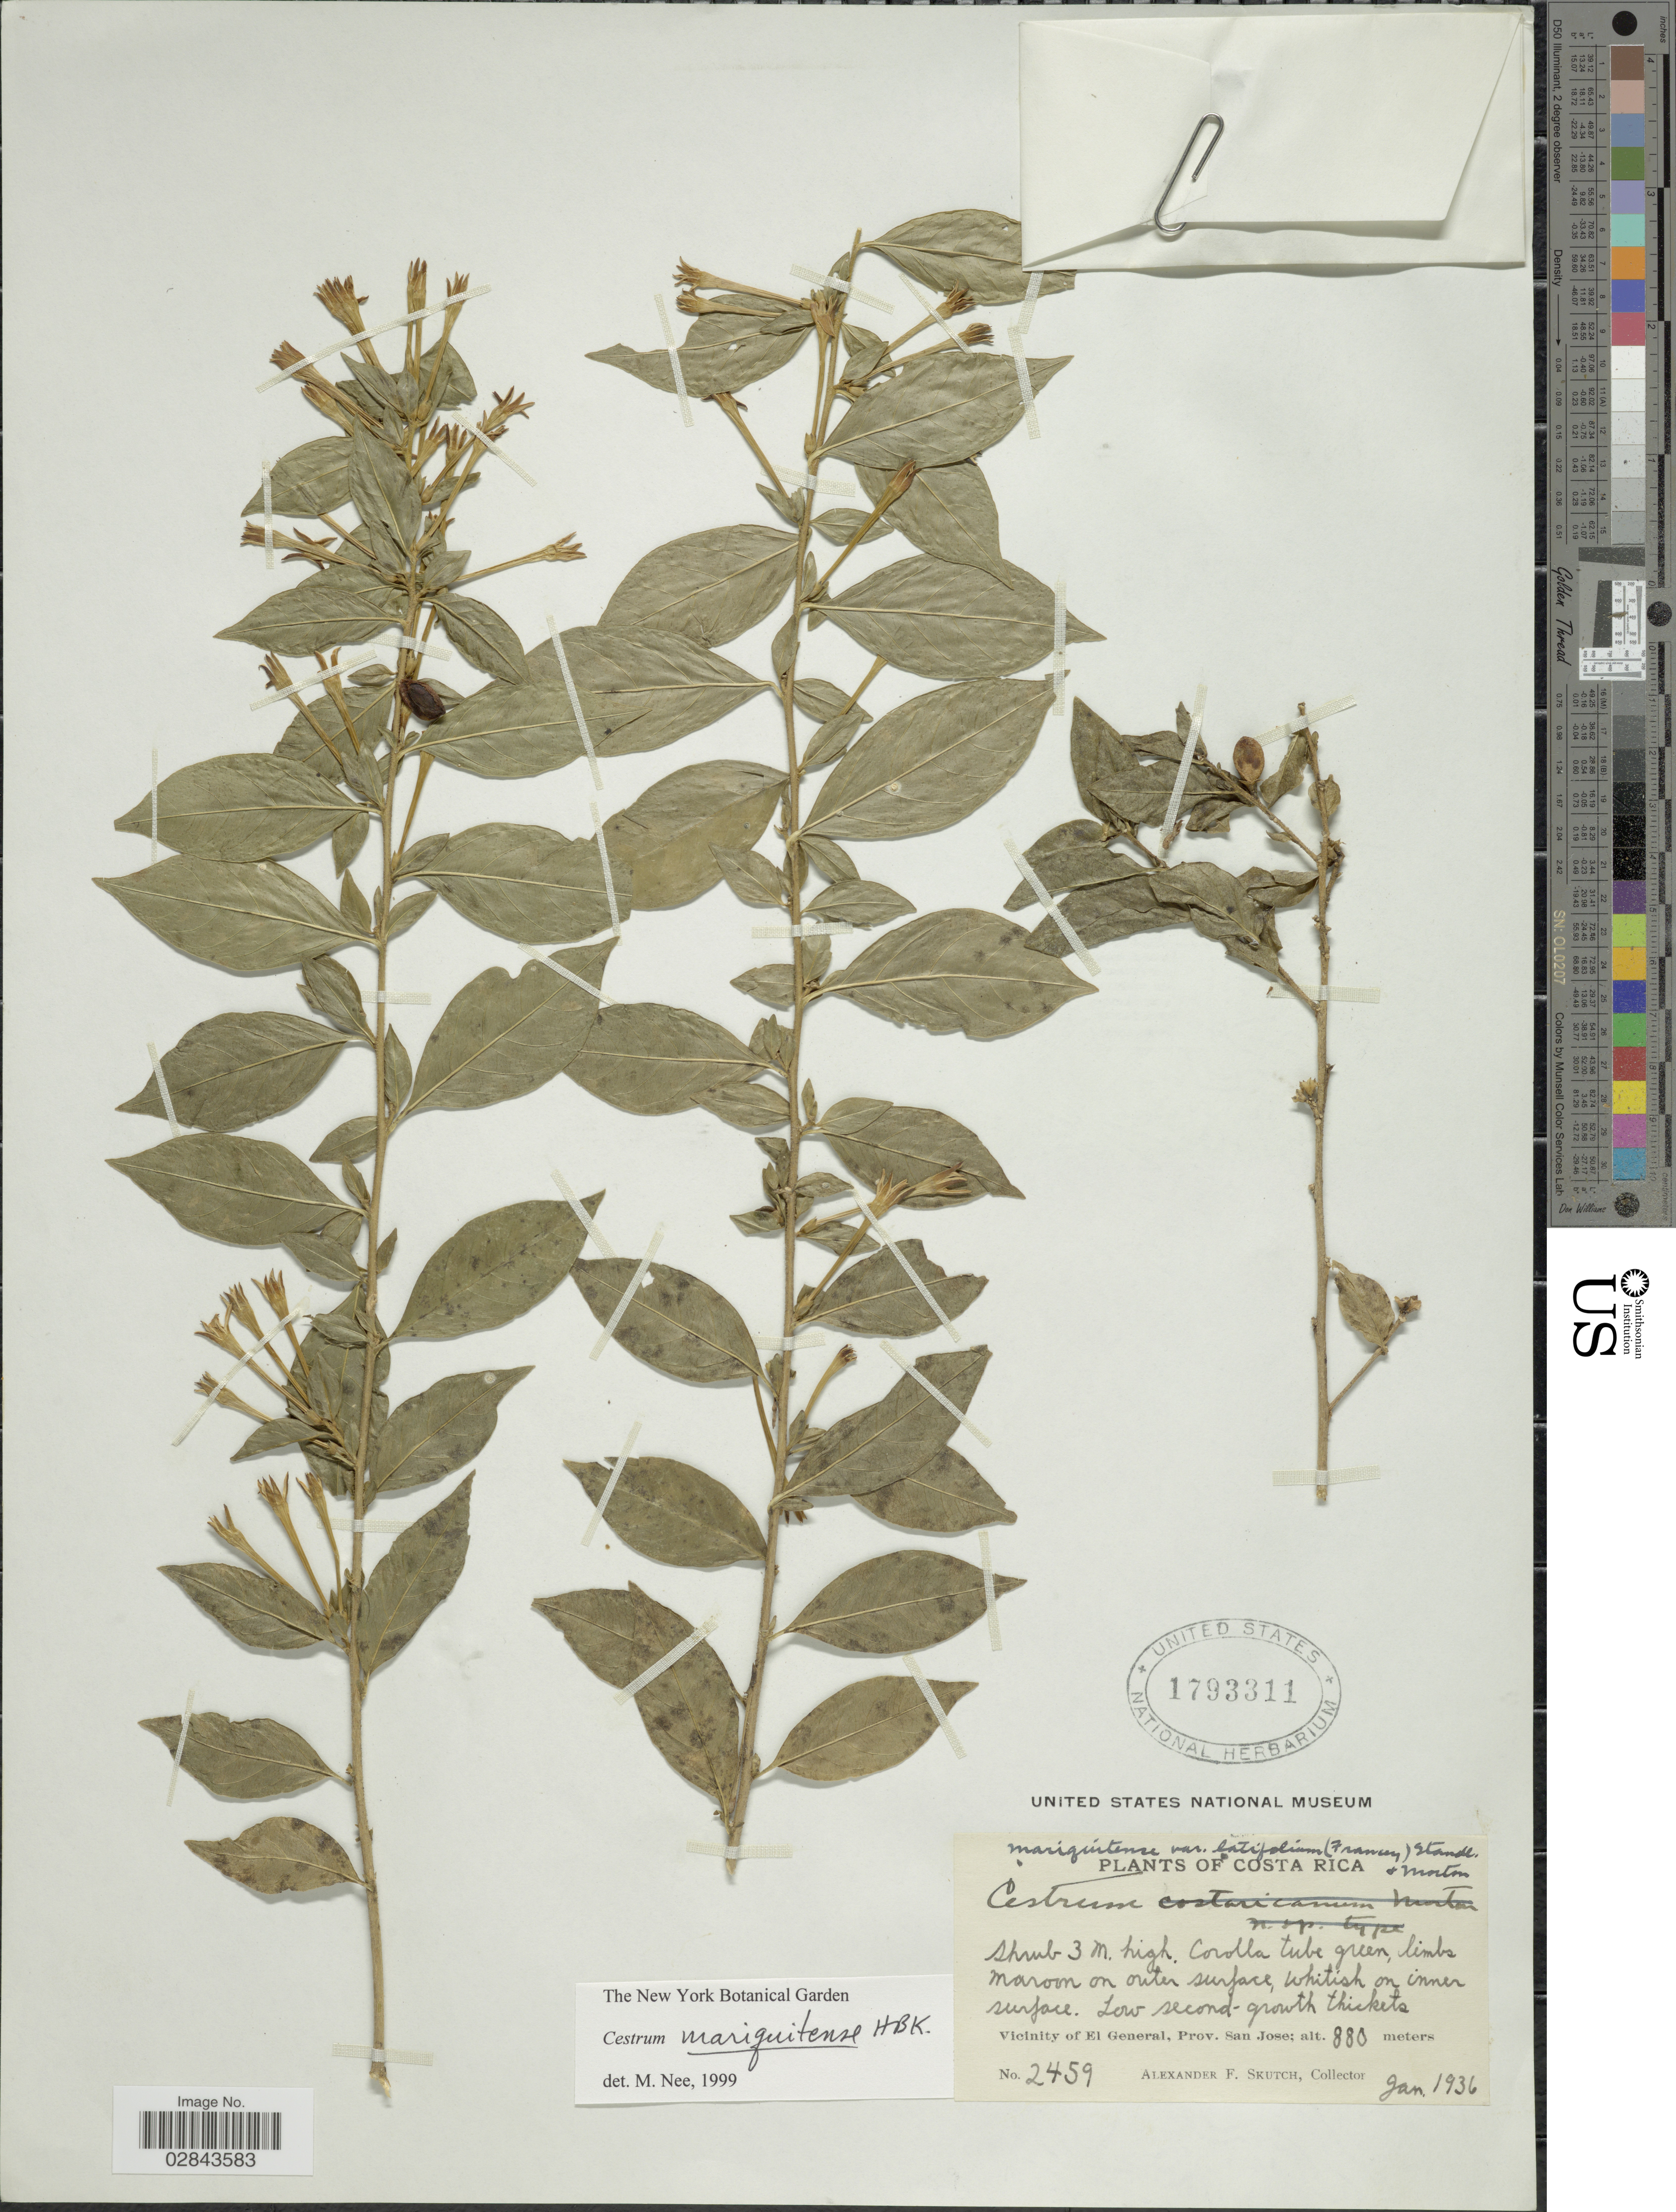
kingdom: Plantae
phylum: Tracheophyta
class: Magnoliopsida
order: Solanales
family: Solanaceae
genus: Cestrum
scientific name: Cestrum mariquitense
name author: Kunth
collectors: A. F. Skutch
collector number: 2459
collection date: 1936-01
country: Costa Rica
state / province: San José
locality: Vicinity of El General, Prov. San Jose.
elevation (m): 880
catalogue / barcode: US 1793311